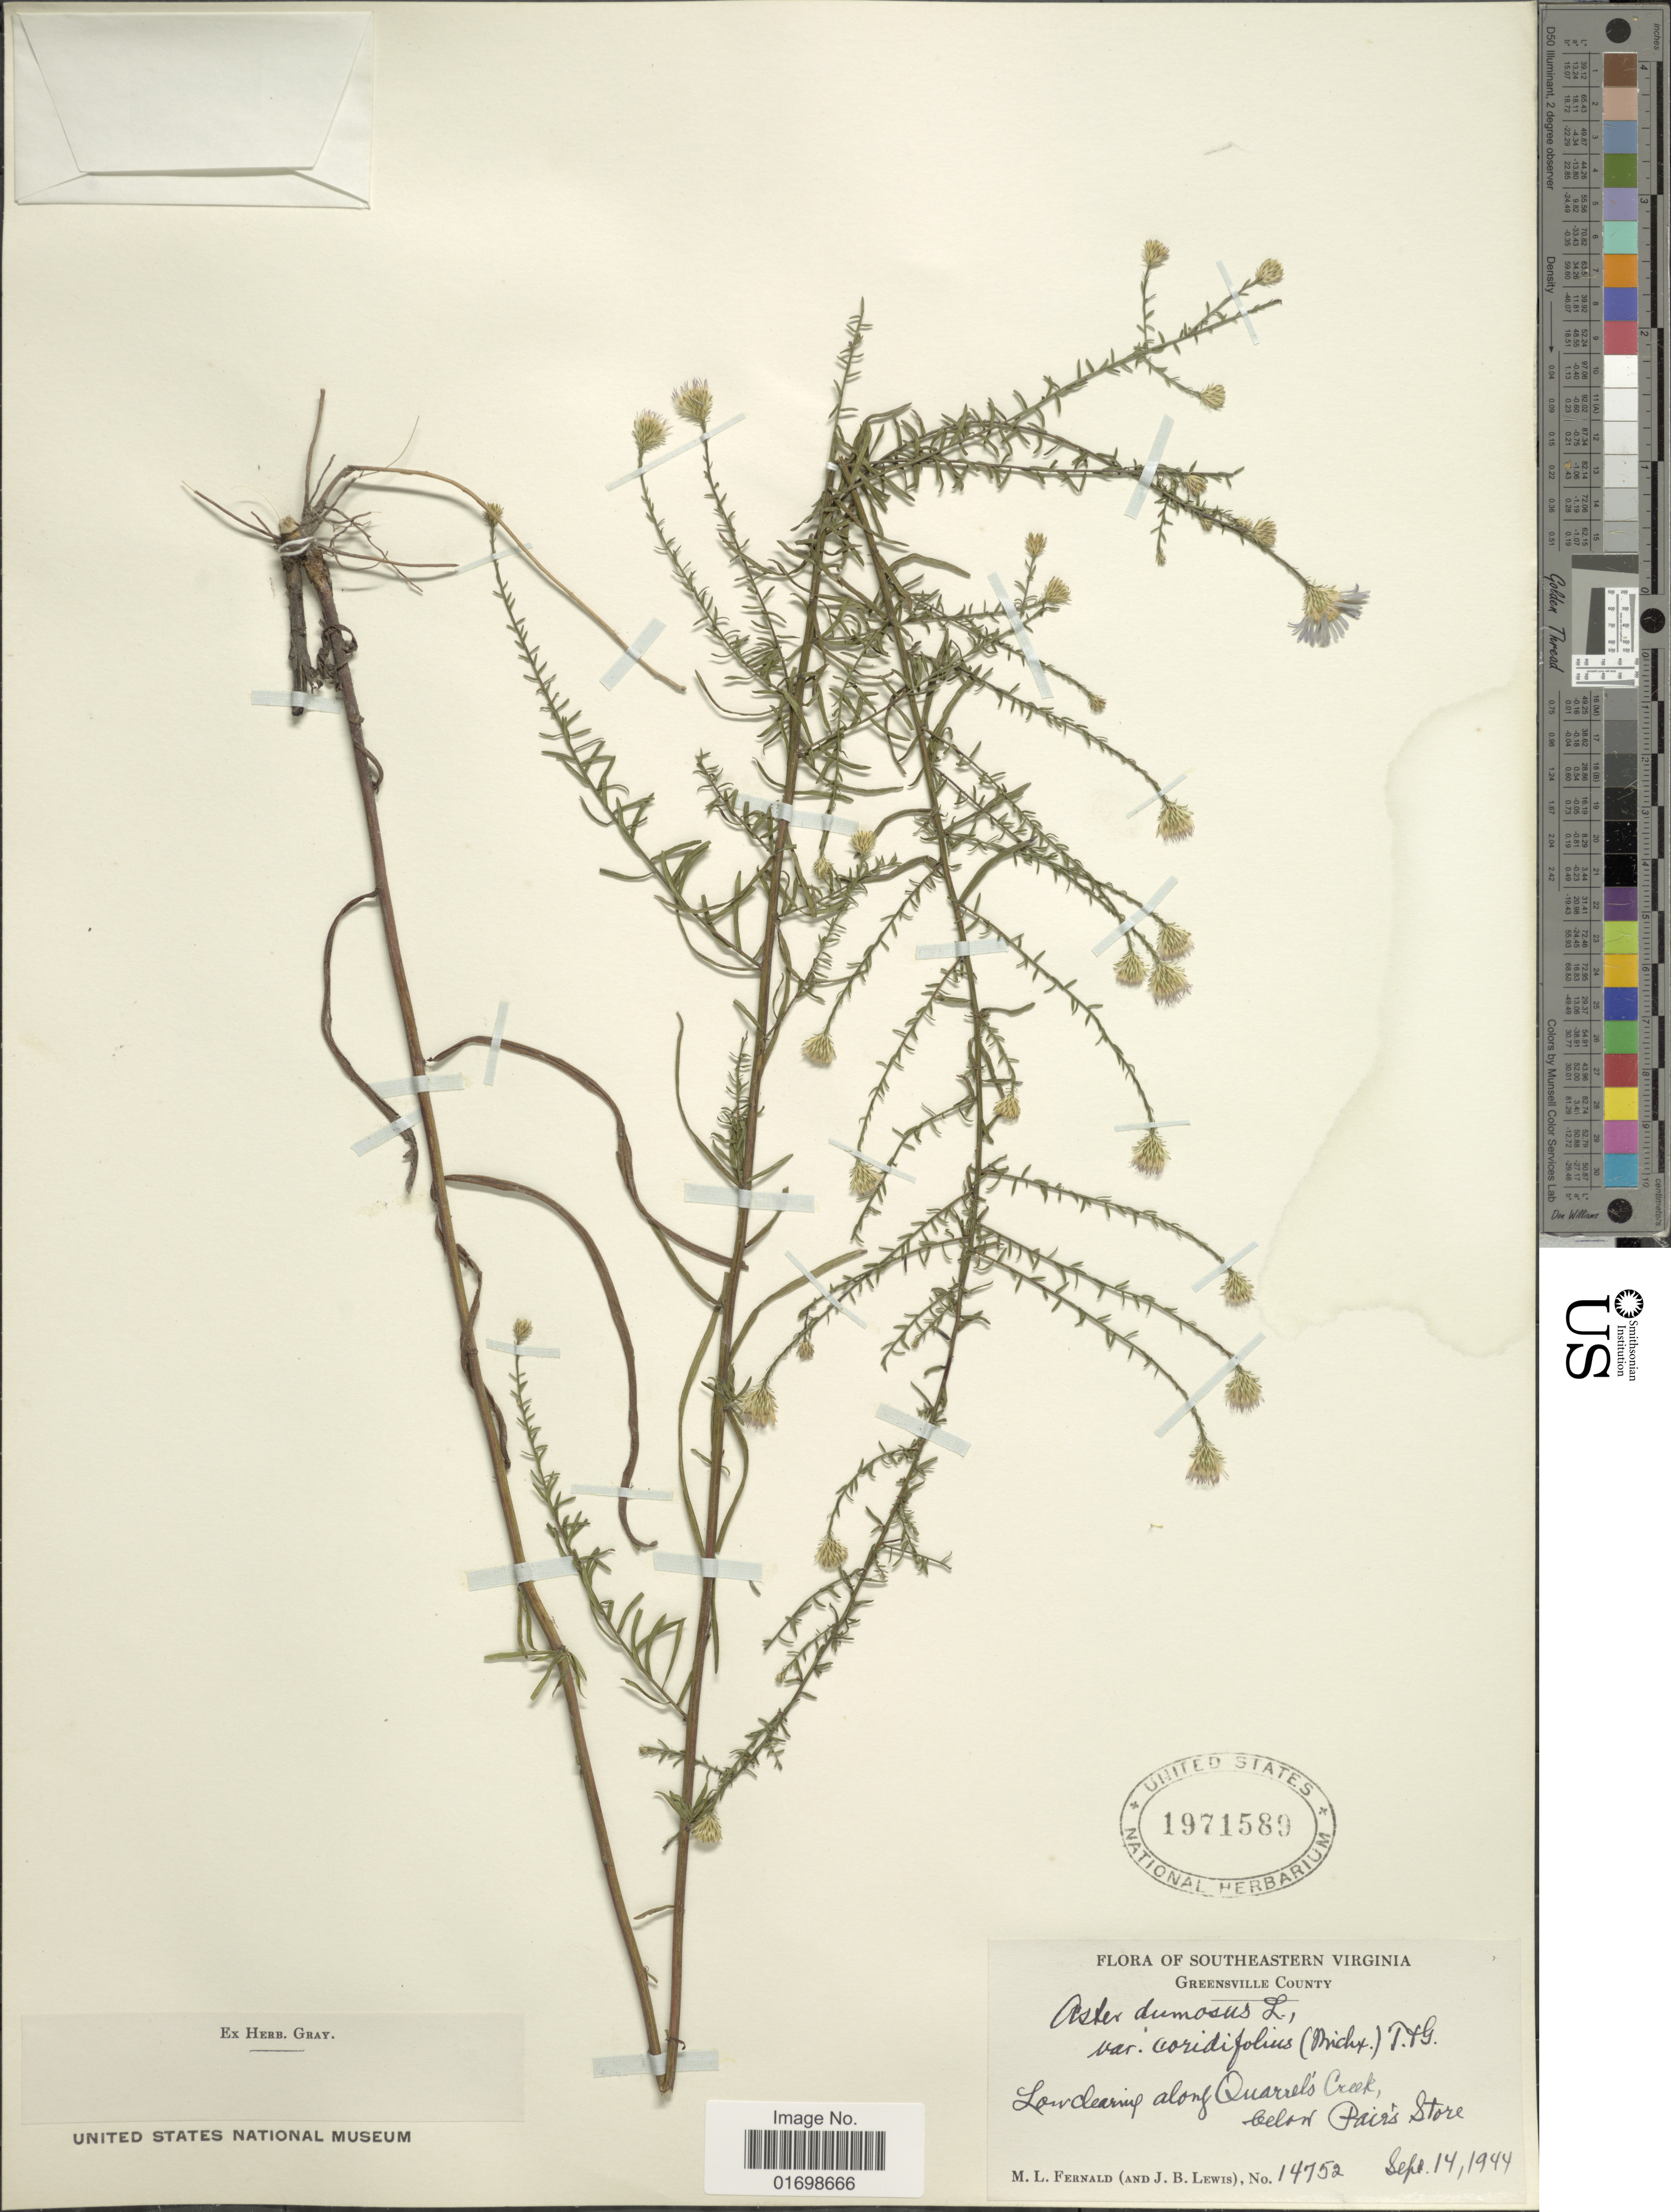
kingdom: Plantae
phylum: Tracheophyta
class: Magnoliopsida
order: Asterales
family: Asteraceae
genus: Symphyotrichum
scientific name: Symphyotrichum dumosum var. coridifolium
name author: (Michx.) Semple et al.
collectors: M. L. Fernald & J. B. Lewis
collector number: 14752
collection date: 1944-09-14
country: United States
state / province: Virginia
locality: Southeastern Virginis. Along Quarrels' Creek below Pair's Store.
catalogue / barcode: US 1971589